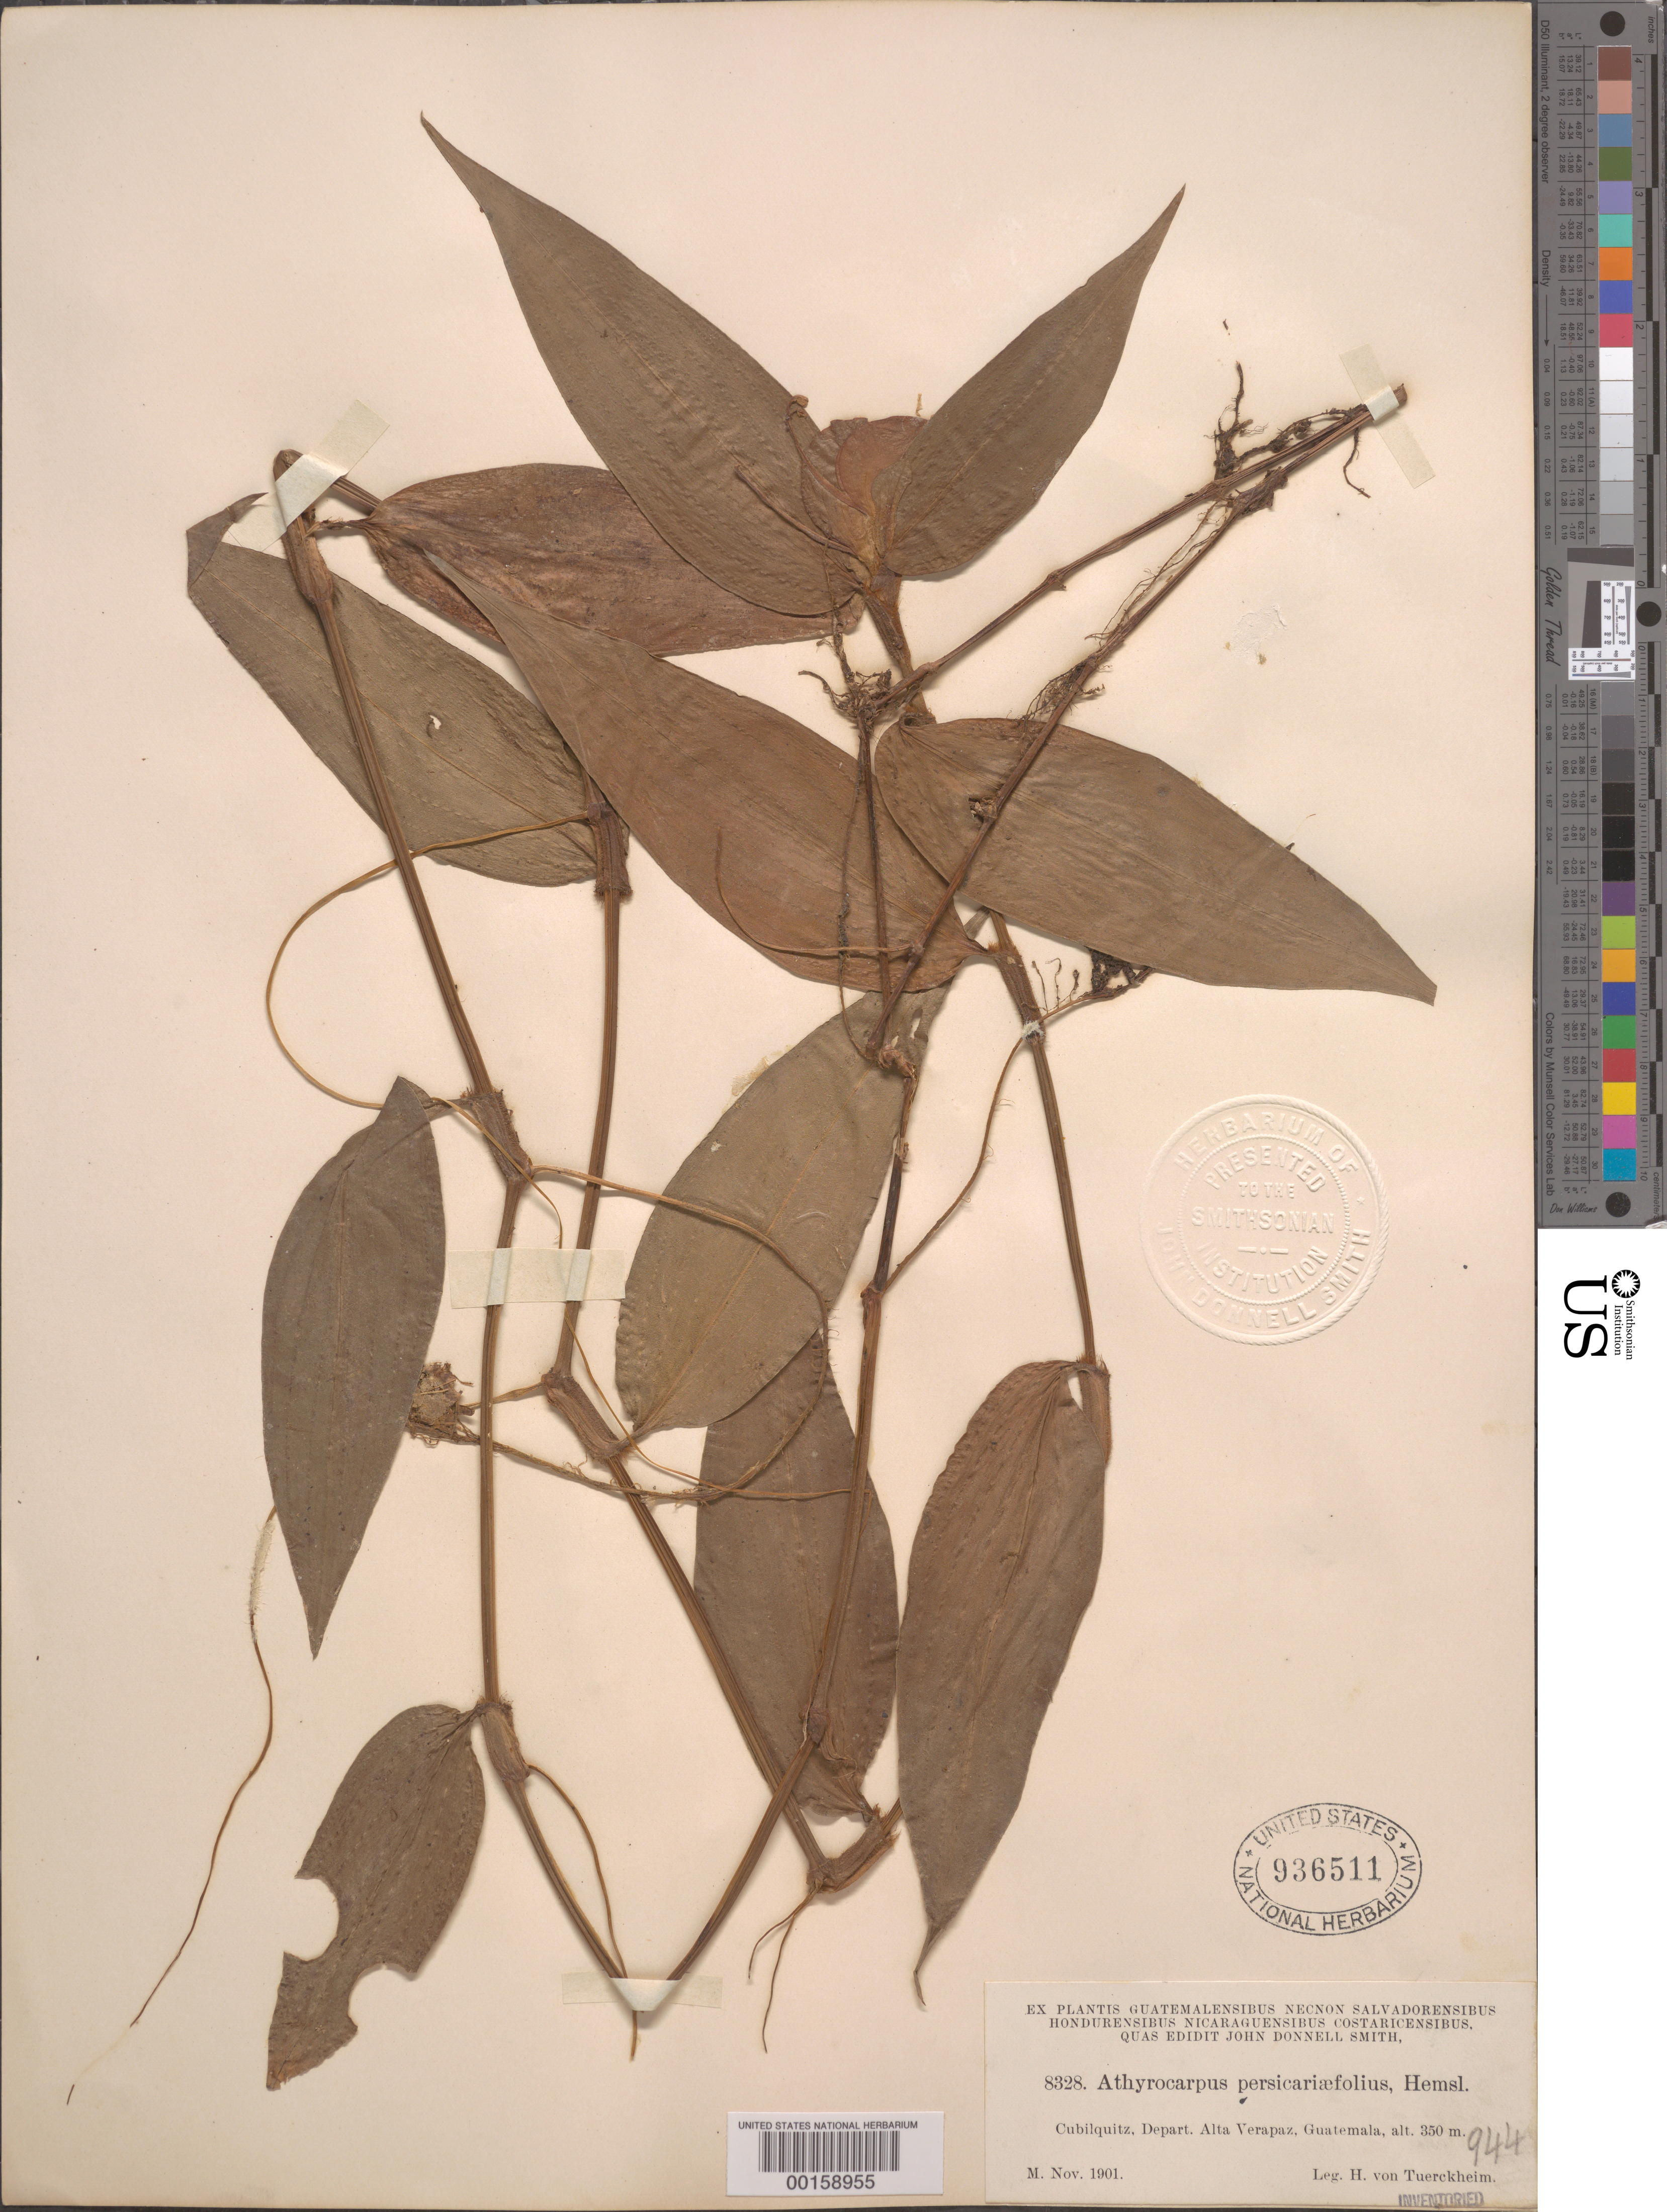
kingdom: Plantae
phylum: Tracheophyta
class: Liliopsida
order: Commelinales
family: Commelinaceae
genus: Commelina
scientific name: Commelina rufipes var. glabrata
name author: (D.R. Hunt) Faden & D.R. Hunt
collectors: H. von Türckheim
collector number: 8328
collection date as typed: Nov 1901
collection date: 1901-11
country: Guatemala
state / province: Alta Verapaz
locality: Cubilquitz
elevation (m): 350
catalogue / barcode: US 936511